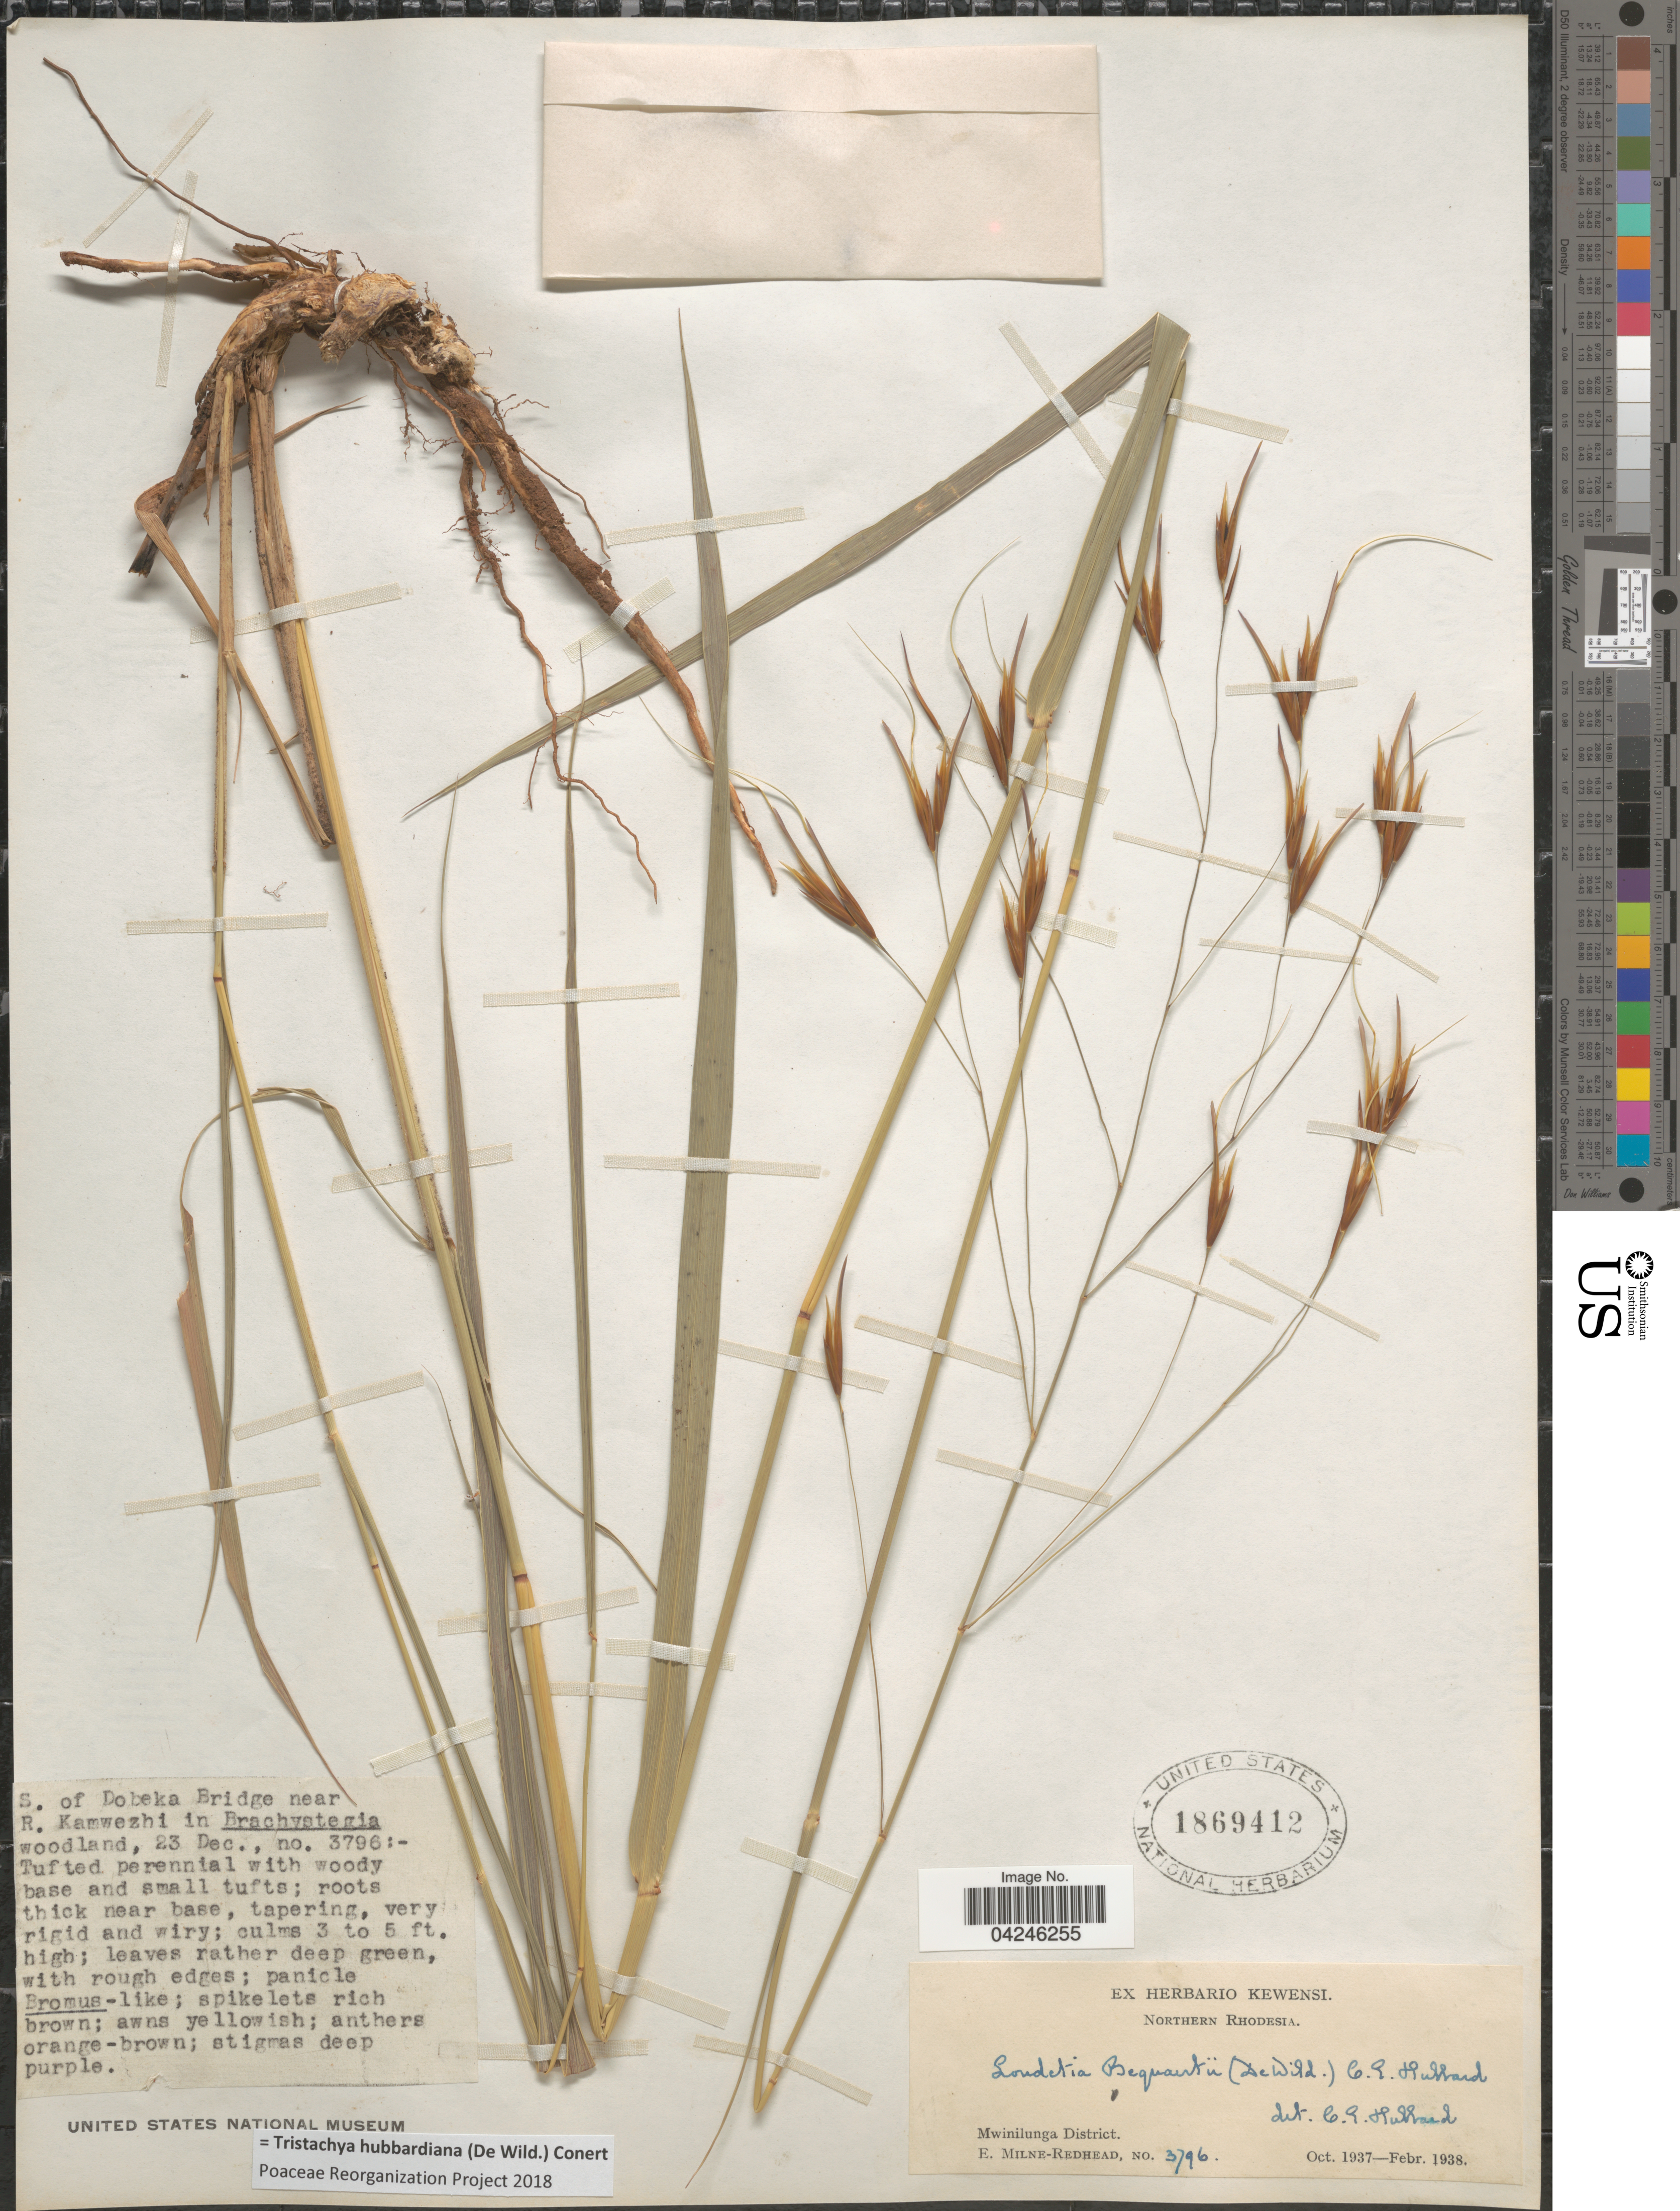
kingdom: Plantae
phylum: Tracheophyta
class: Liliopsida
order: Poales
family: Poaceae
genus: Tristachya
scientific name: Tristachya hubbardiana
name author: (De Wild.) Conert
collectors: E. W. Milne-Redhead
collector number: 3796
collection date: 1937-12-23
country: Zambia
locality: S. of Dobeka Bridge near R. Kamwezhi. Northern Rhodesia. Mwinilunga District.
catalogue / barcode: US 1869412